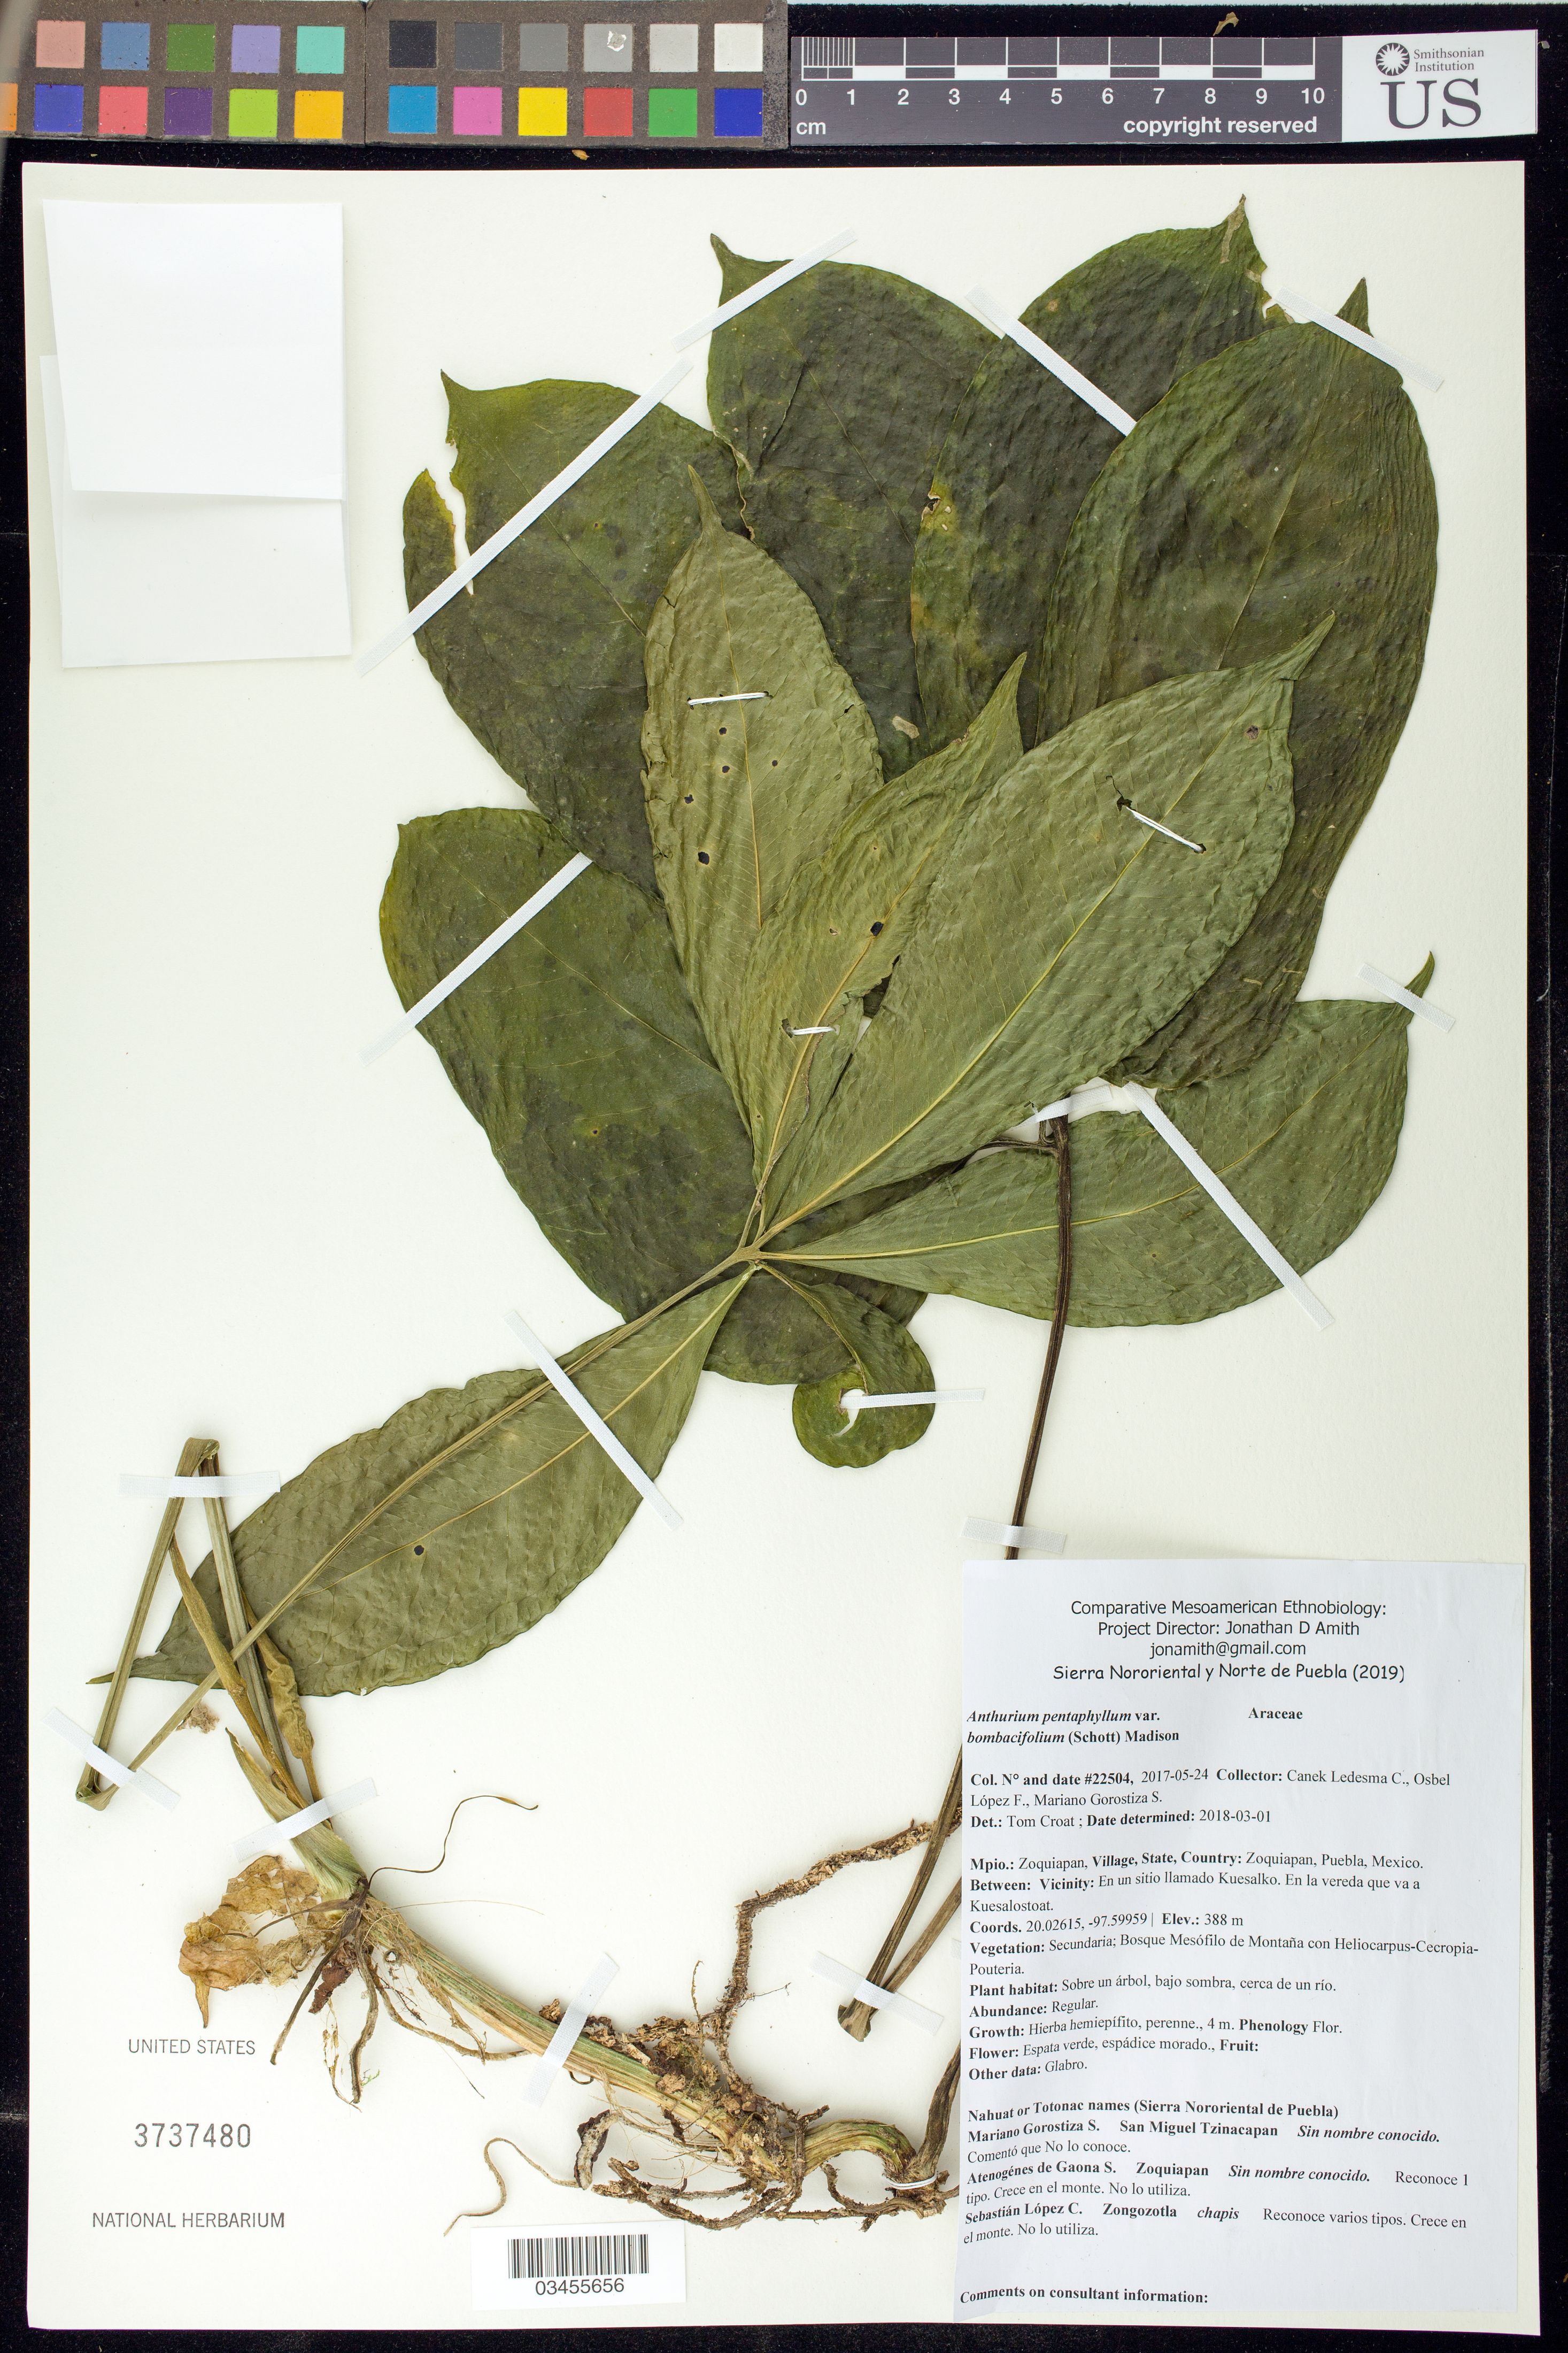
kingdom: Plantae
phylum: Tracheophyta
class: Liliopsida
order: Alismatales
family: Araceae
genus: Anthurium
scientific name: Anthurium pentaphyllum var. bombacifolium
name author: (Schott) Madison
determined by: Croat, Thomas B., Missouri Botanical Garden (MO)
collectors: Canek Ledesma C., O. López Francisco & M. Gorostiza S.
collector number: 22504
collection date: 2017-05-24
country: México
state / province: Puebla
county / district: Zoquiapan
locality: PUEBLO: Zoquiapan; LOCALIDAD EXACTA: En un sitio llamado Kuesalko. En la vereda que va a Kuesalostoat.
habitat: Bosque mesófilo de montaña con Heliocarpus-Cecropia-Pouteria | Sobre un árbol, bajo sombra, cerca de un río.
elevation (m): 388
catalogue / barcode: US 3737480